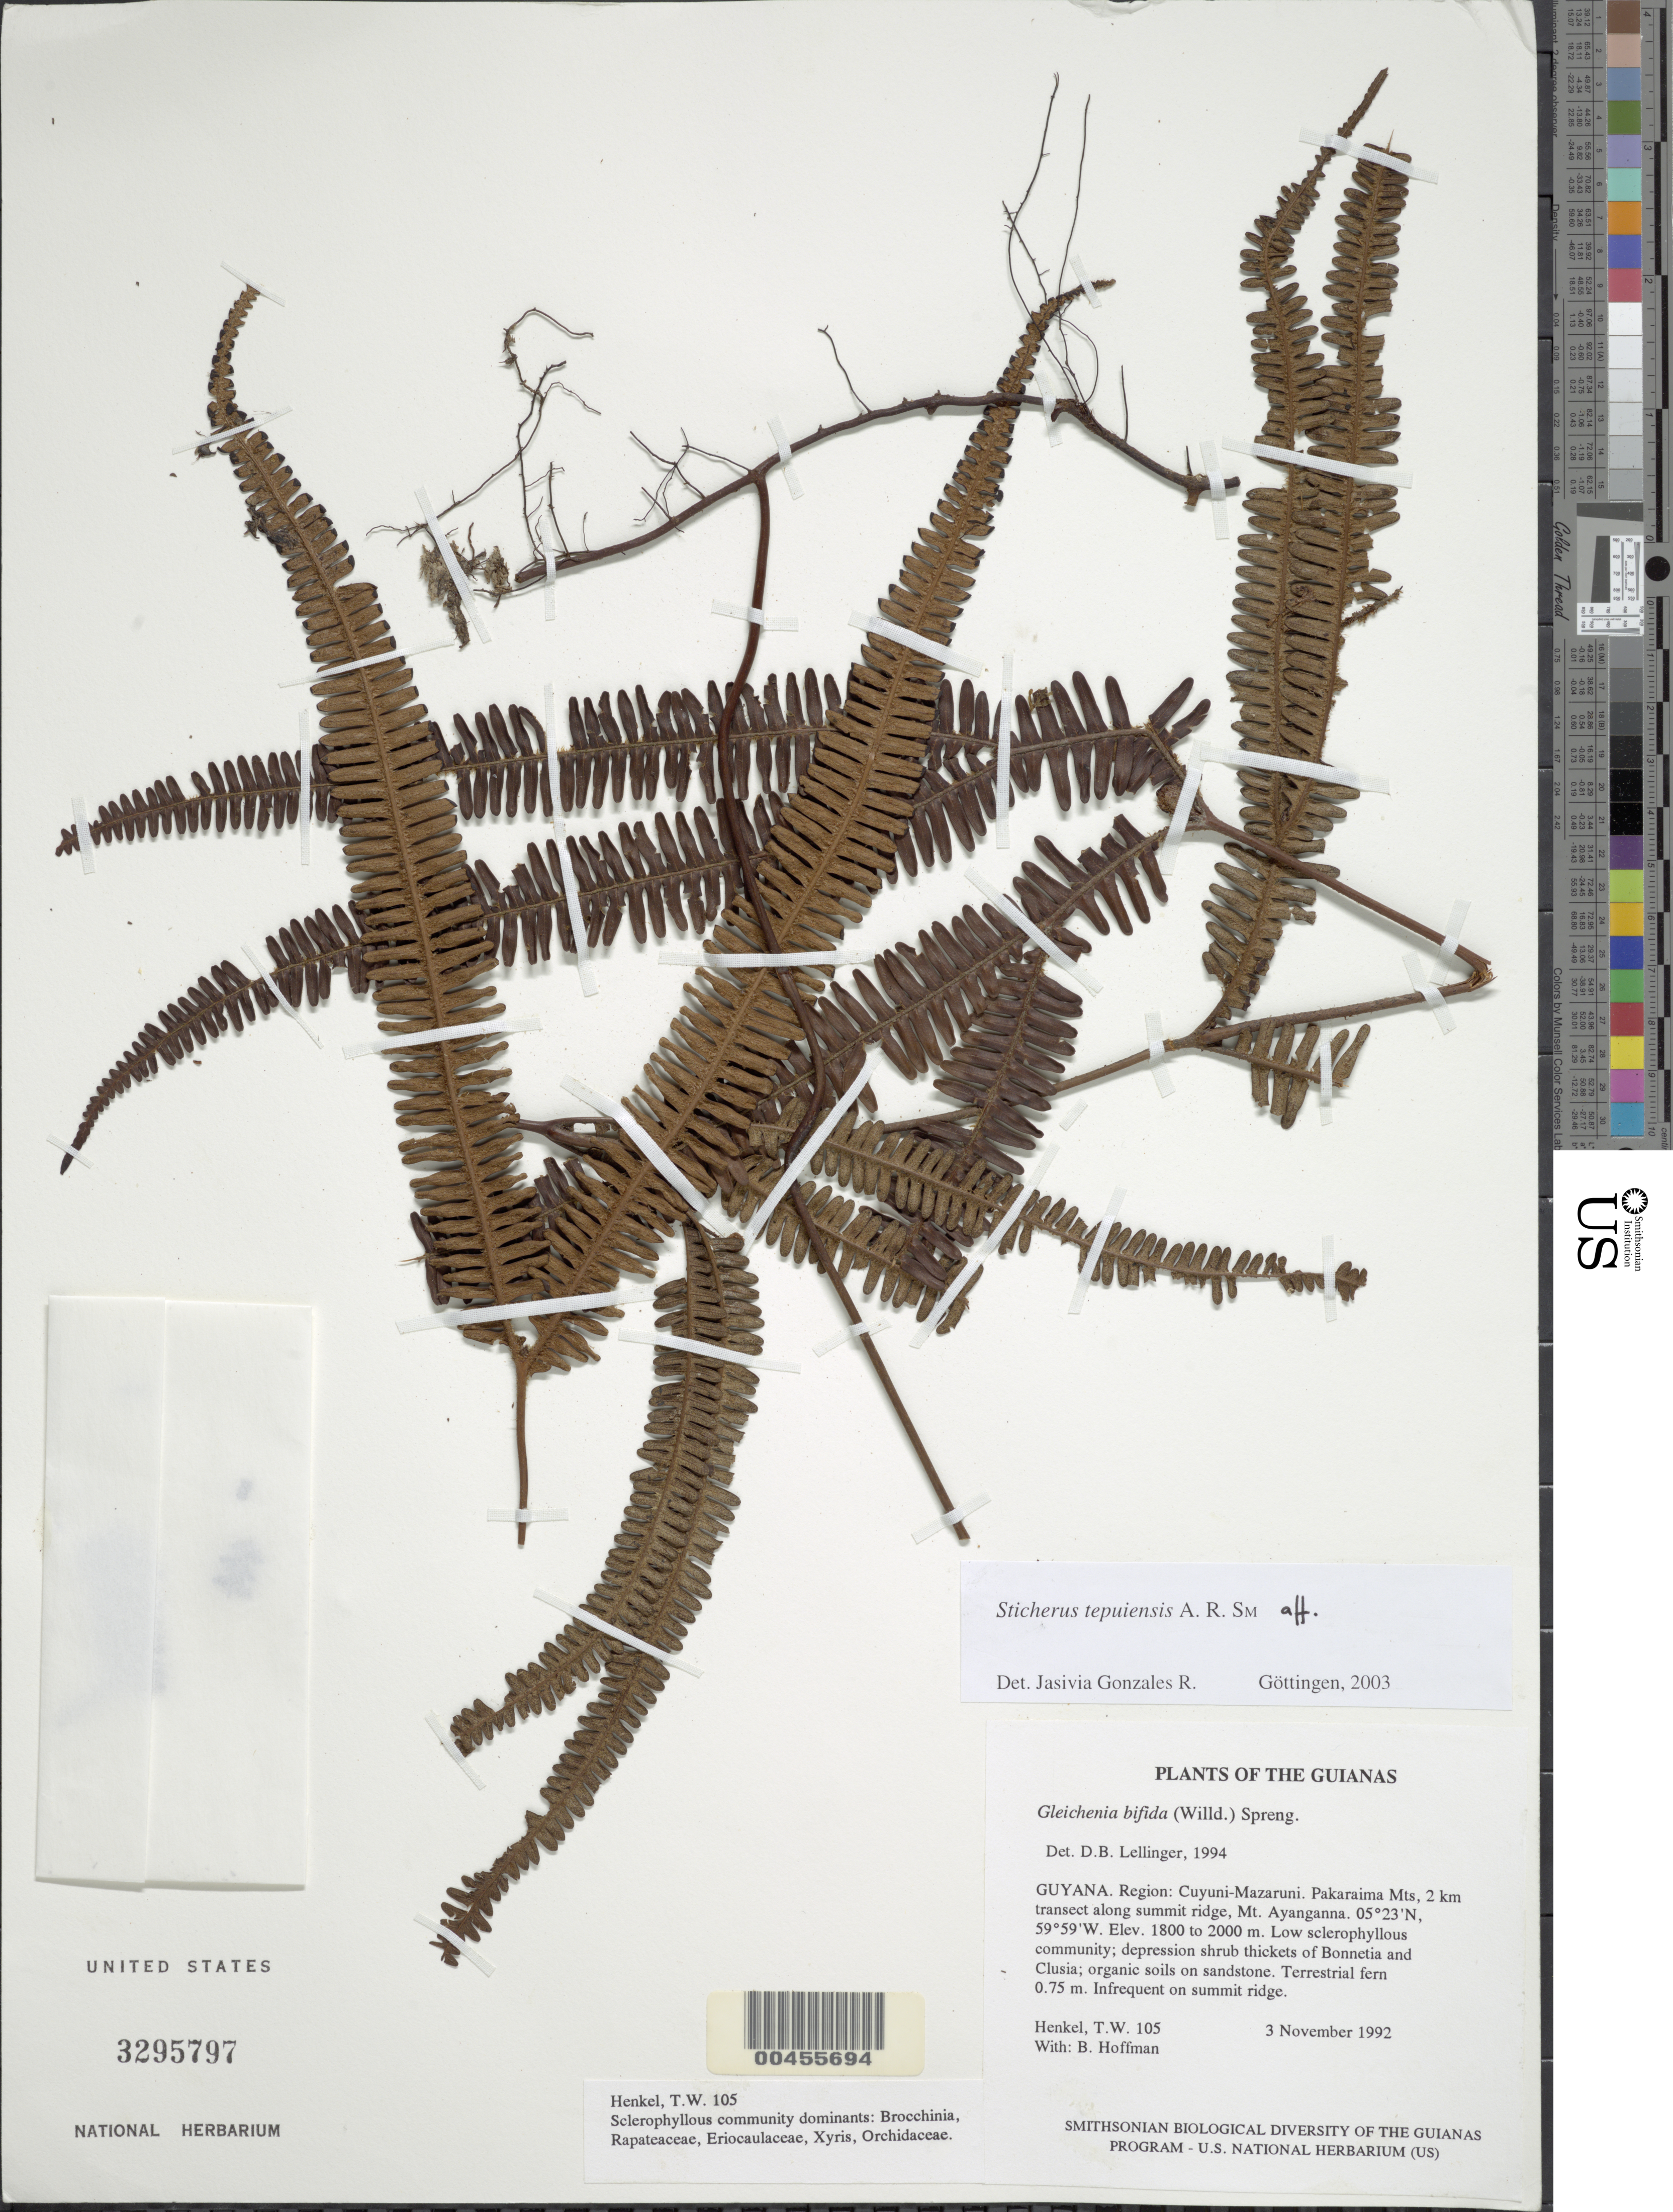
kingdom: Plantae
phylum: Tracheophyta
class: Polypodiopsida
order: Gleicheniales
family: Gleicheniaceae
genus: Sticherus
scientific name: Sticherus tepuiensis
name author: A.R. Sm.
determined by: Gonzales R., J.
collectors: T. Henkel & B. Hoffman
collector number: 105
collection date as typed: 3 November 1992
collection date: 1992-11-03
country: Guyana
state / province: Cuyuni-Mazaruni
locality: Pakaraima Mts, 2 km transect along summit ridge, Mt. Ayanganna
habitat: Low sclerophyllous community; depression shrub thickets of Bonnetia and Clusia; organic soils on sandstone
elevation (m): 1800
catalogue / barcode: US 3295797